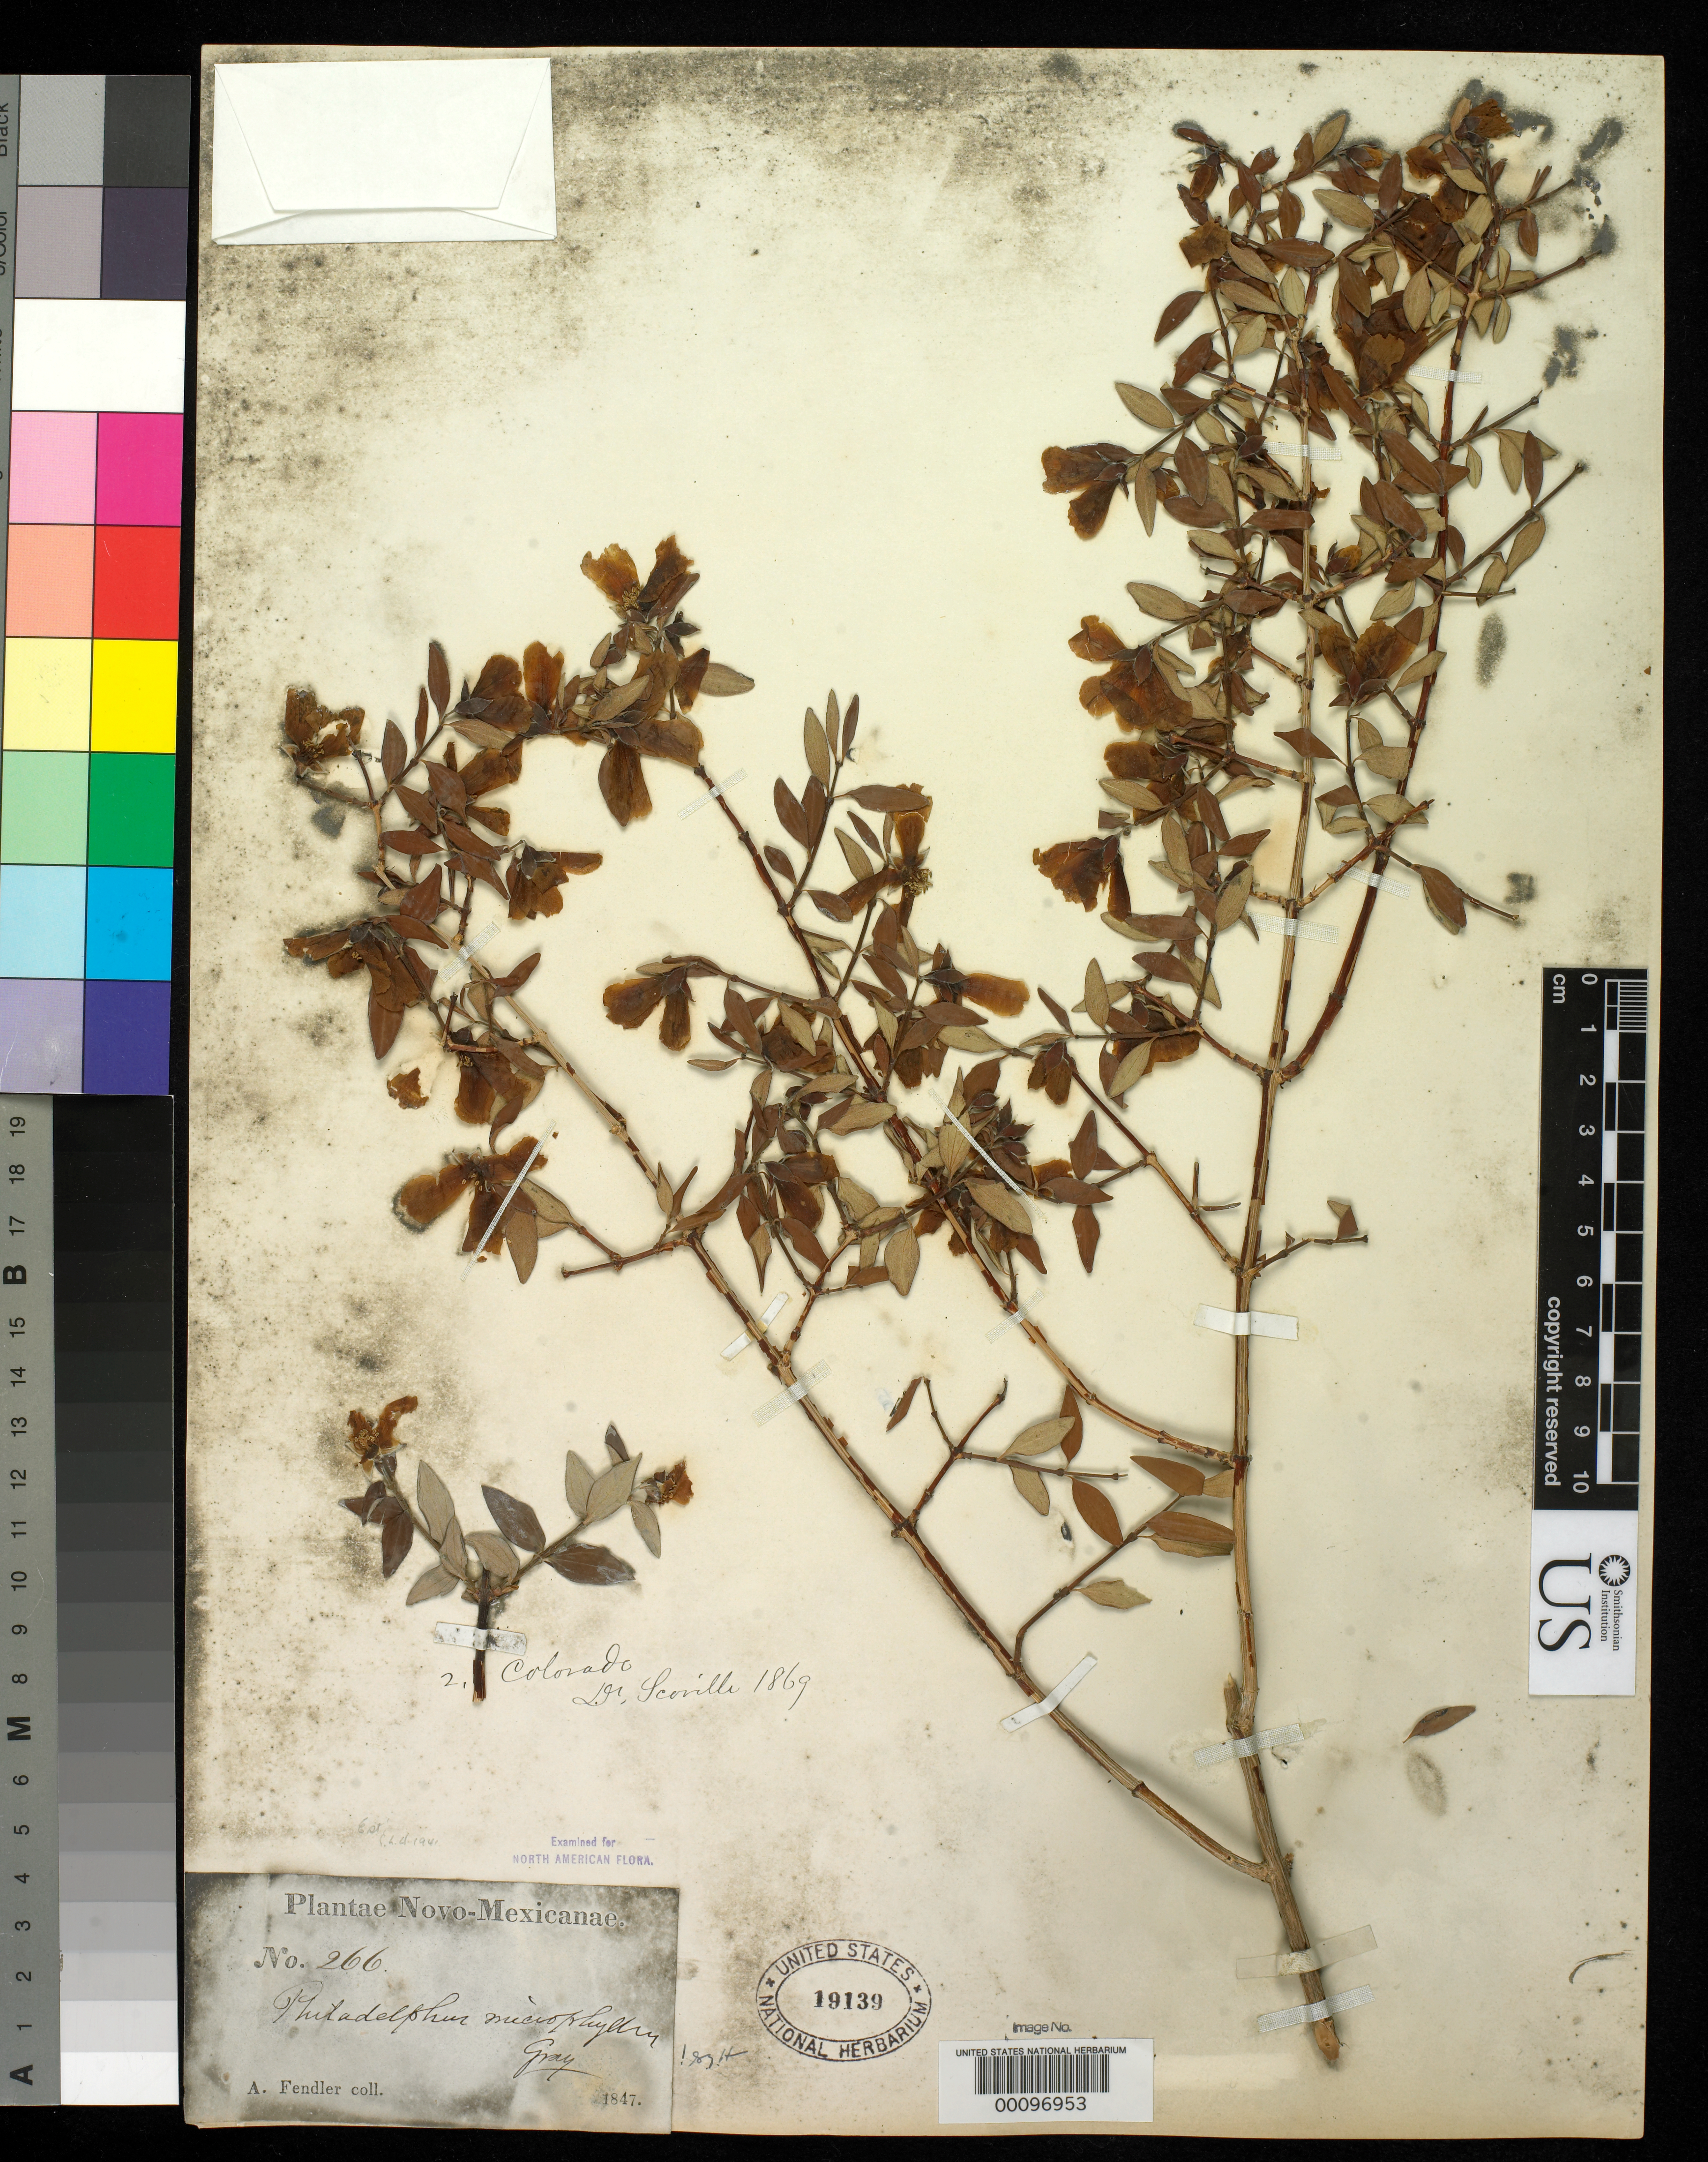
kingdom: Plantae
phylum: Tracheophyta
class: Magnoliopsida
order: Cornales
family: Hydrangeaceae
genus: Philadelphus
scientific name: Philadelphus microphyllus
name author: A. Gray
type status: Type Collection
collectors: A. Fendler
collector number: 266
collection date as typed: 1847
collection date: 1847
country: United States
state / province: New Mexico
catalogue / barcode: US 19139